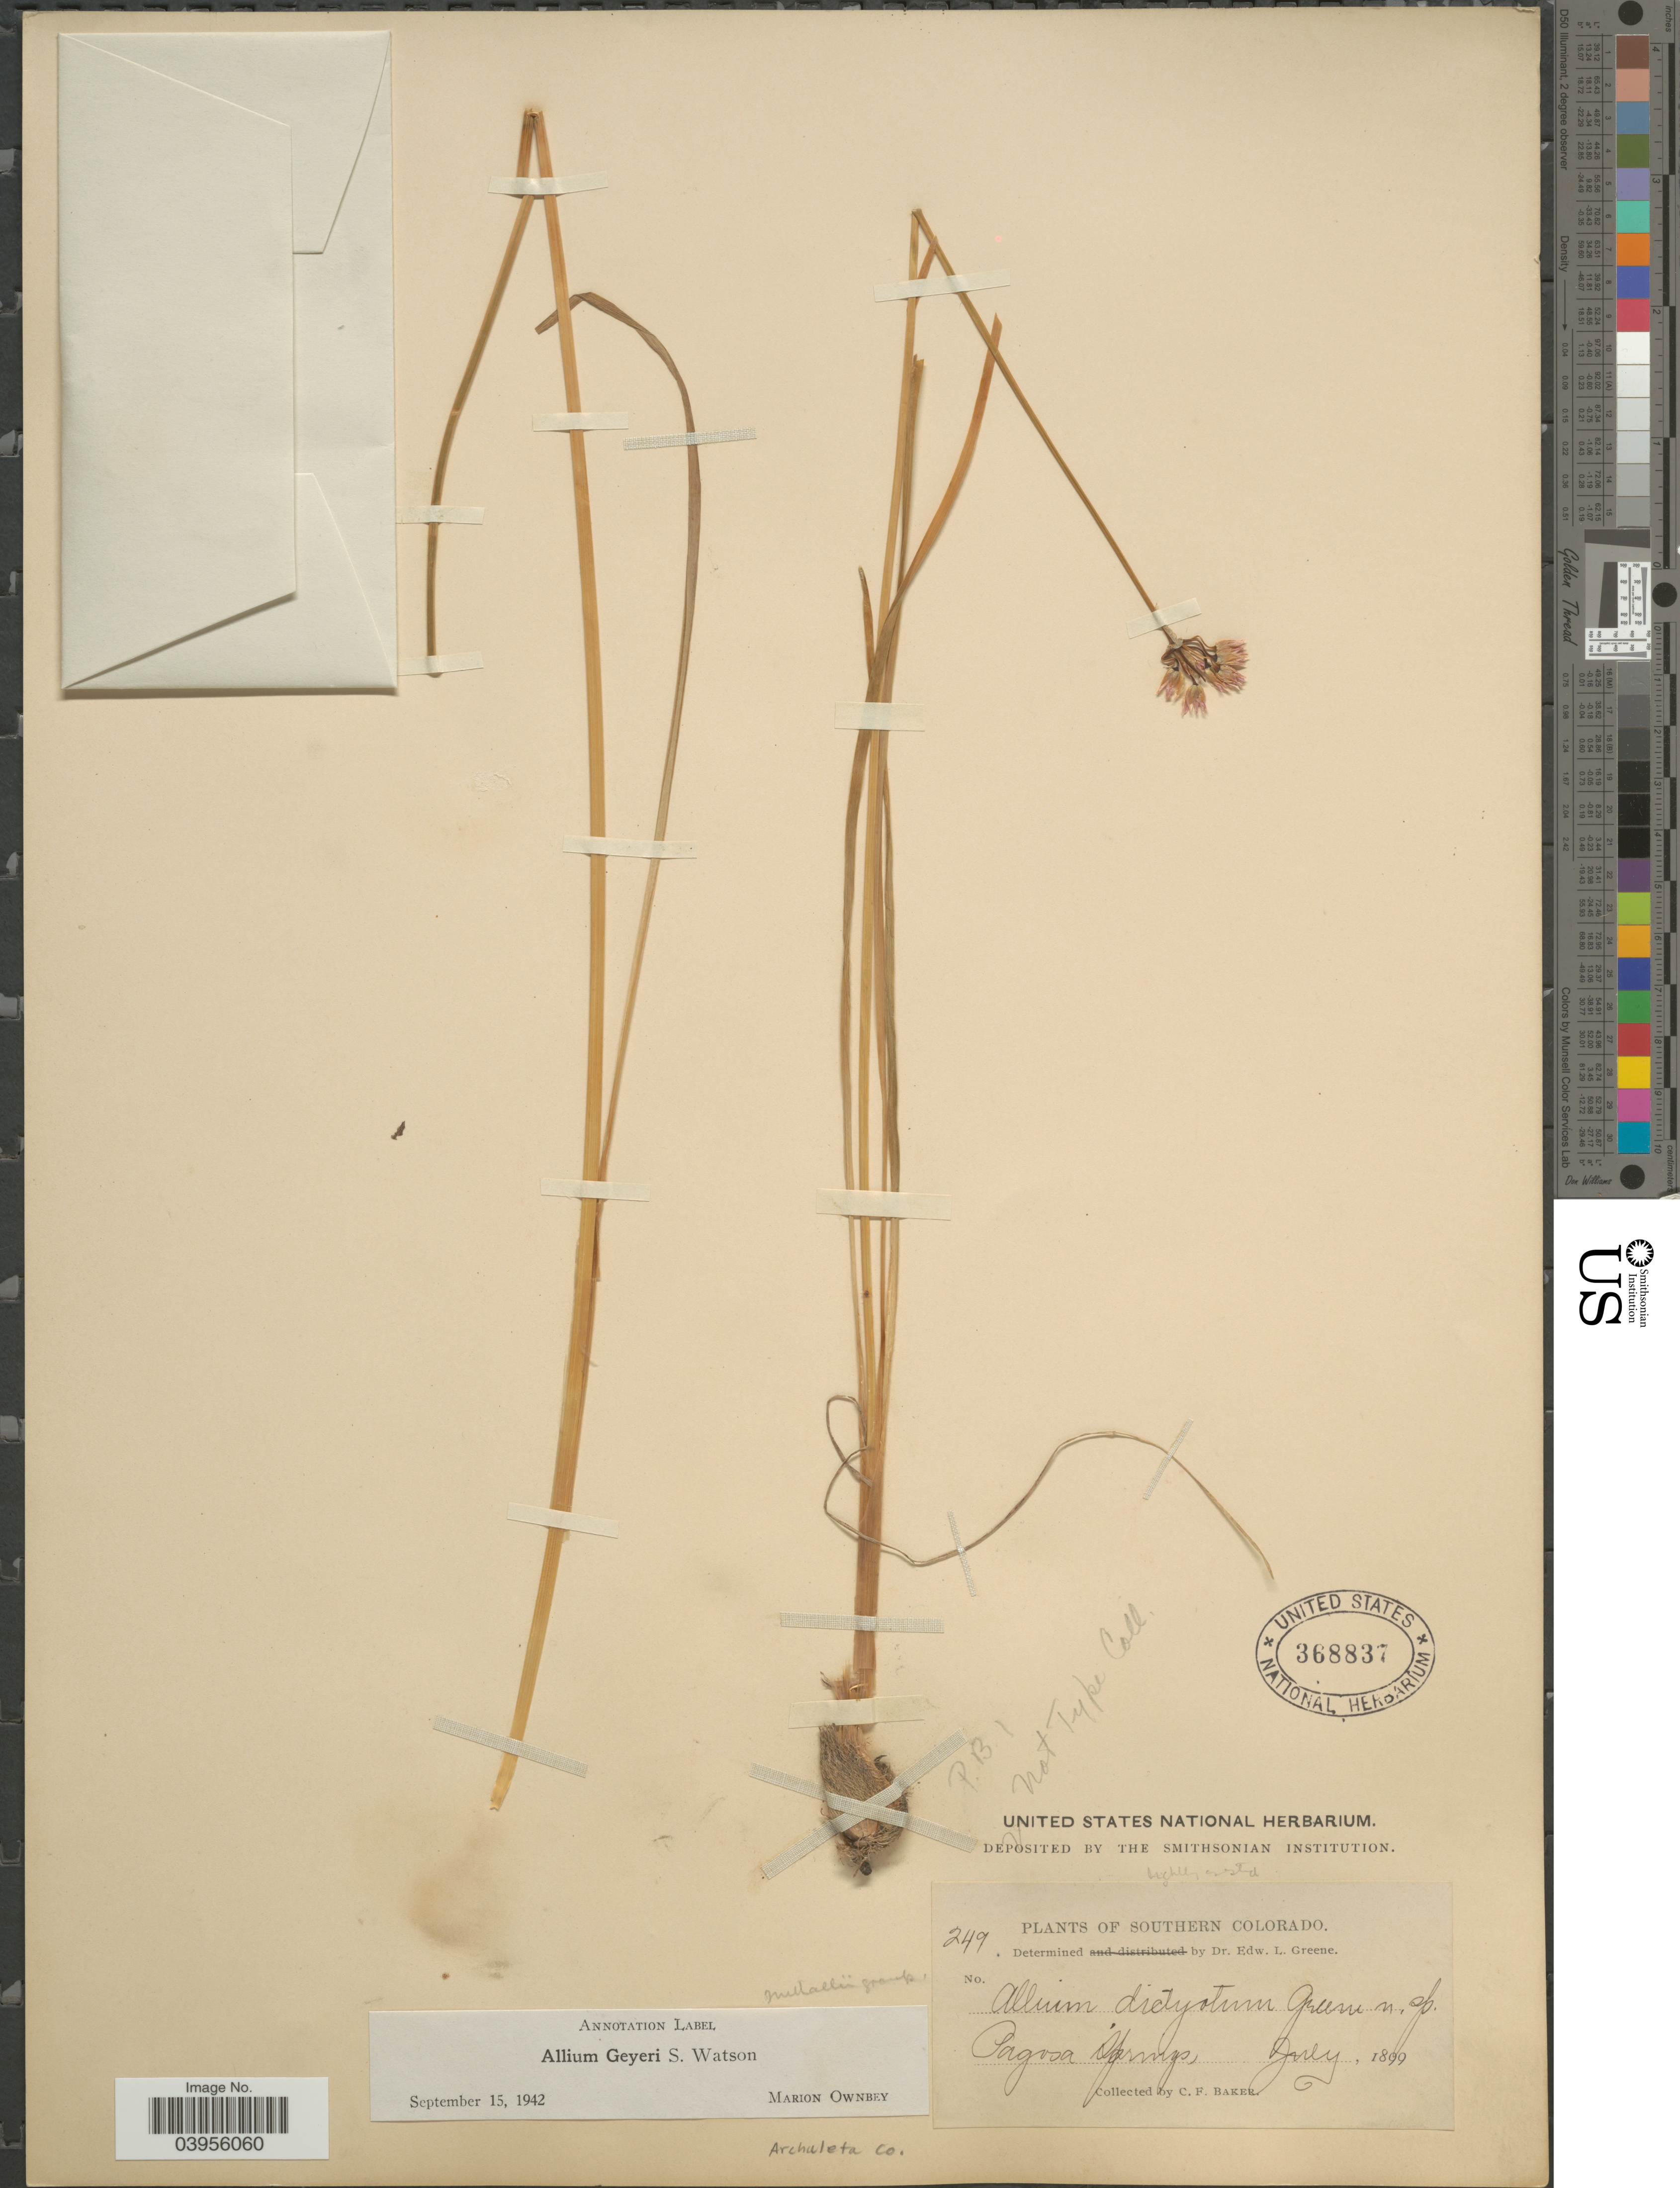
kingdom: Plantae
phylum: Tracheophyta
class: Liliopsida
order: Asparagales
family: Amaryllidaceae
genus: Allium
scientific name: Allium geyeri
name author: S. Watson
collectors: C. F. Baker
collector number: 249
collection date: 1899-07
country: United States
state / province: Colorado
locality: Southern Colorado. Pagosa Springs. Archuleta Co.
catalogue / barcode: US 368837